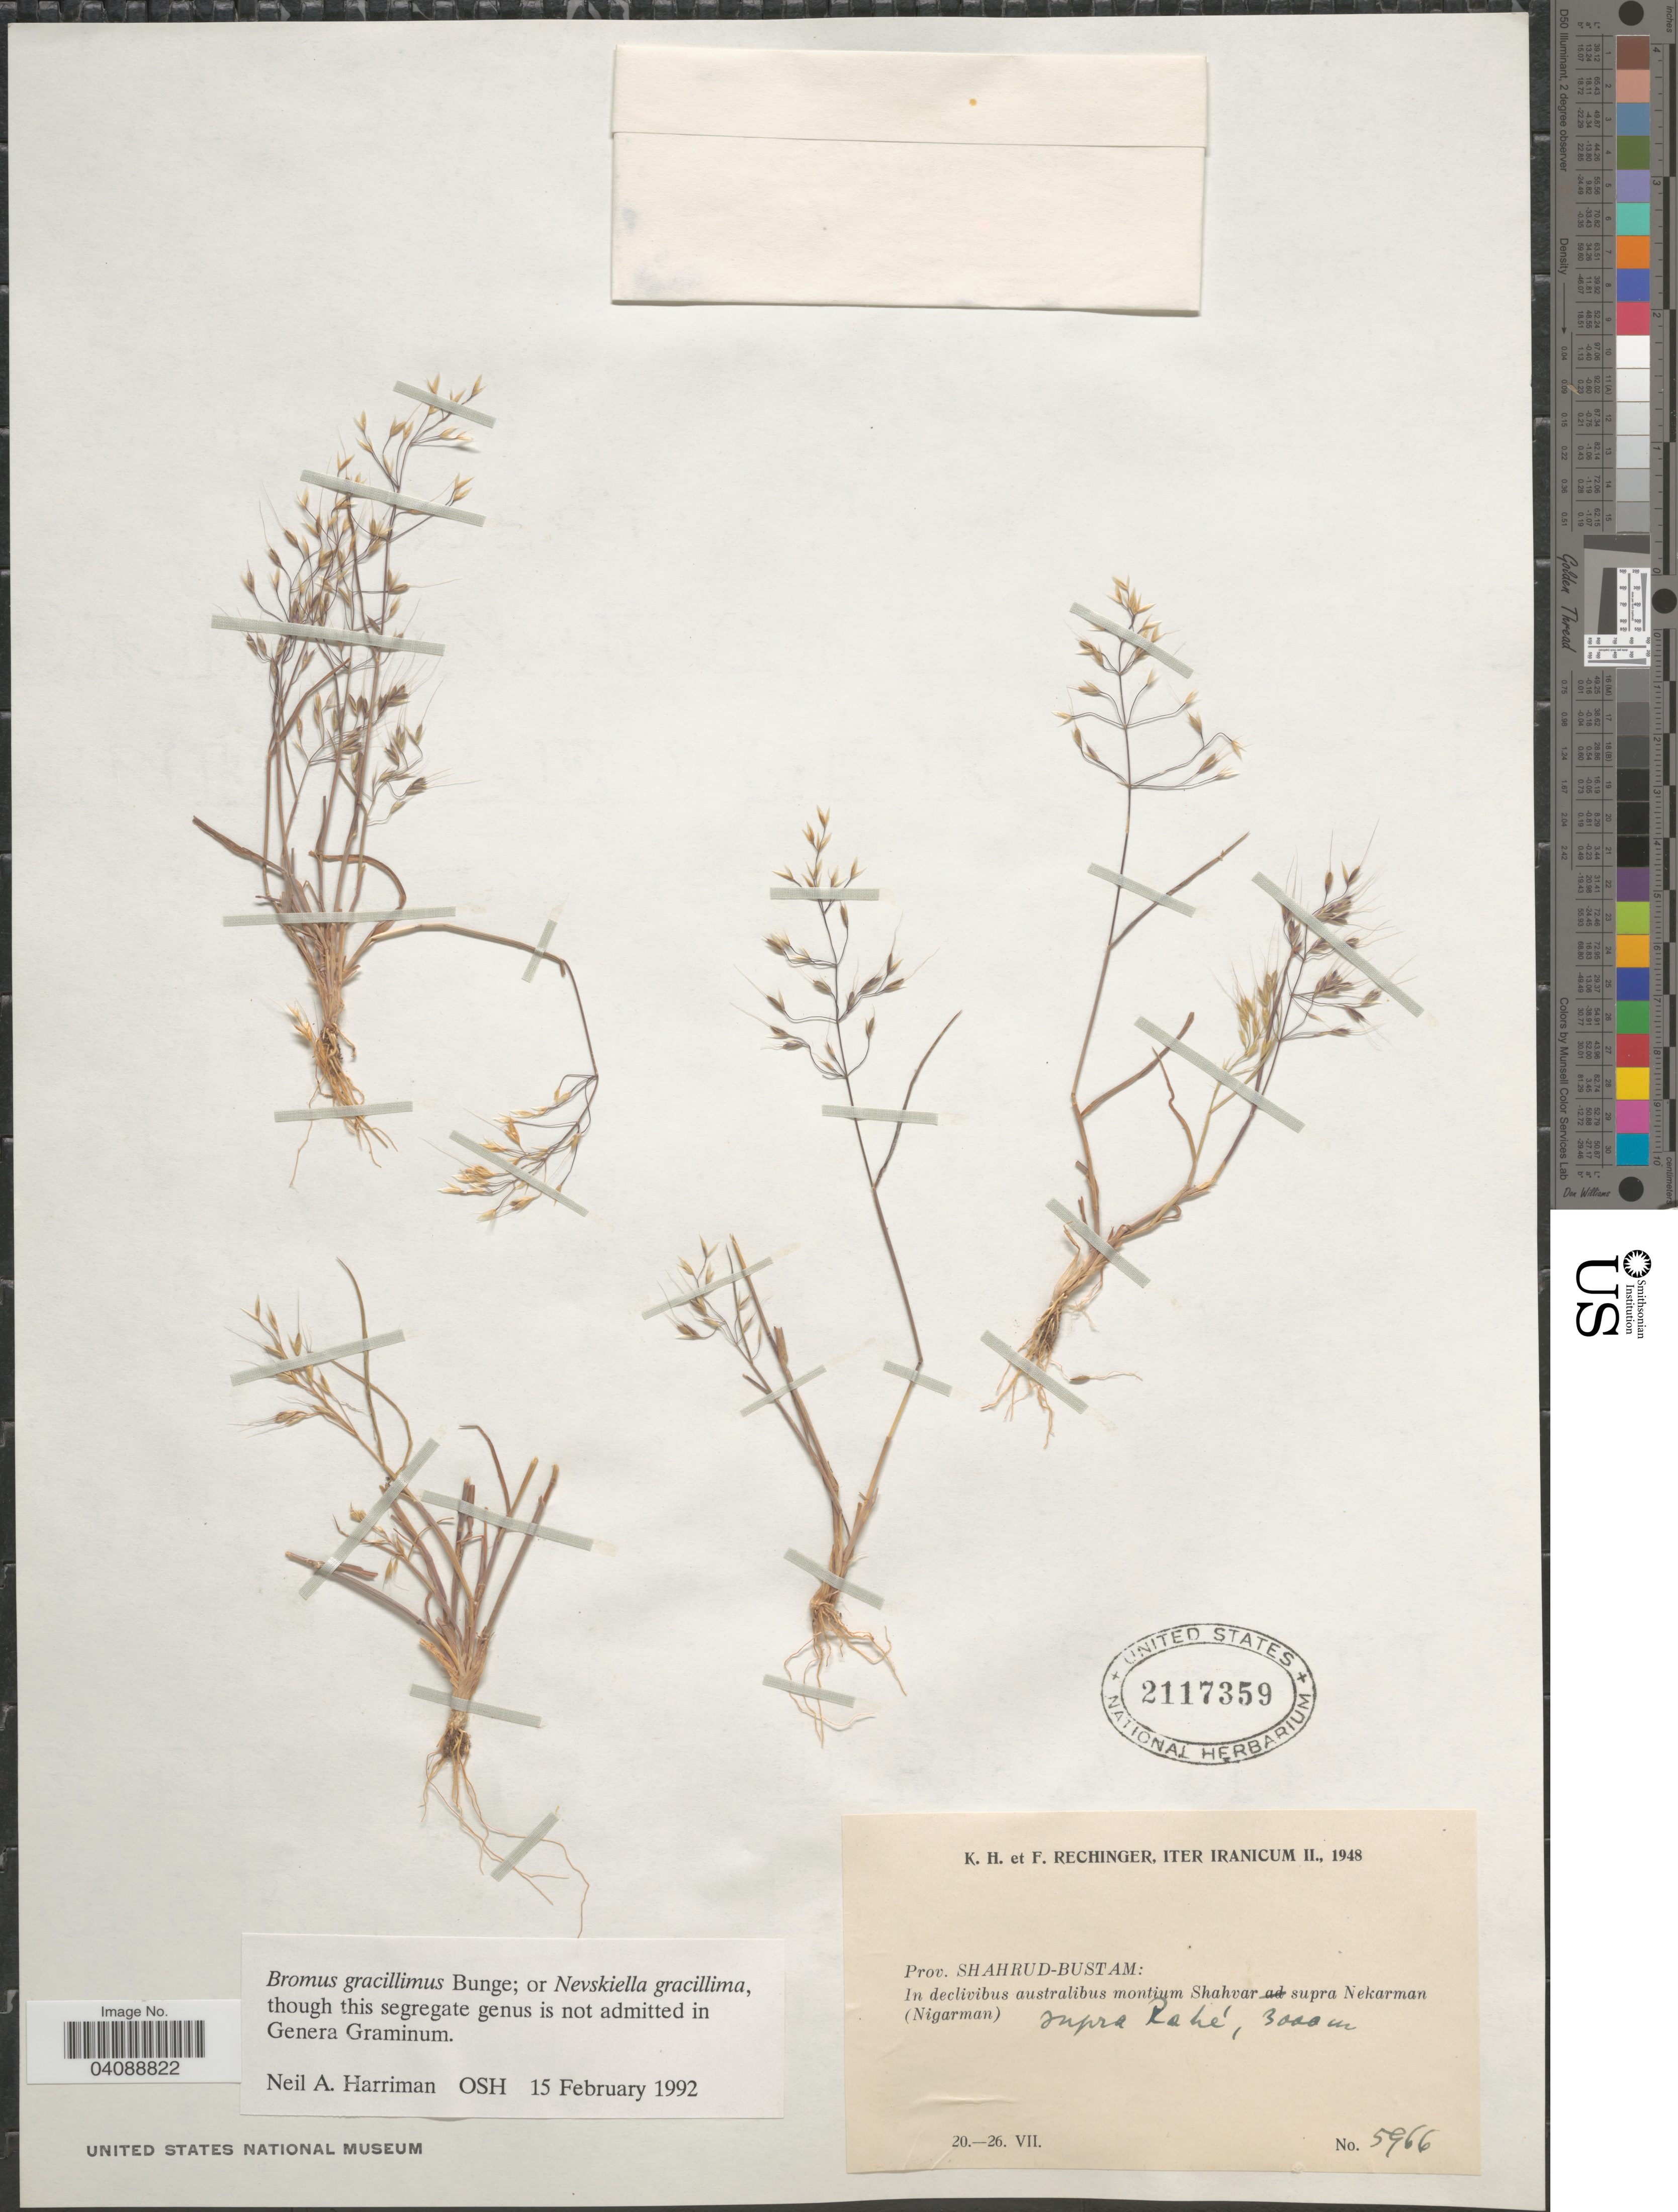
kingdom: Plantae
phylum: Tracheophyta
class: Liliopsida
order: Poales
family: Poaceae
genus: Bromus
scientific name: Bromus gracillimus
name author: Bunge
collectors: K. H. Rechinger & F. Rechinger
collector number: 5966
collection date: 1948-07-20/1948-07-26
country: Iran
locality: Iter Iranicum II., 1948. Prov. Shahrud-Bustam: In declivibus australibus montium Shahvar supra Nekarman (Nigarman). Supra Rahe.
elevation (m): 3000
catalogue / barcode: US 2117359